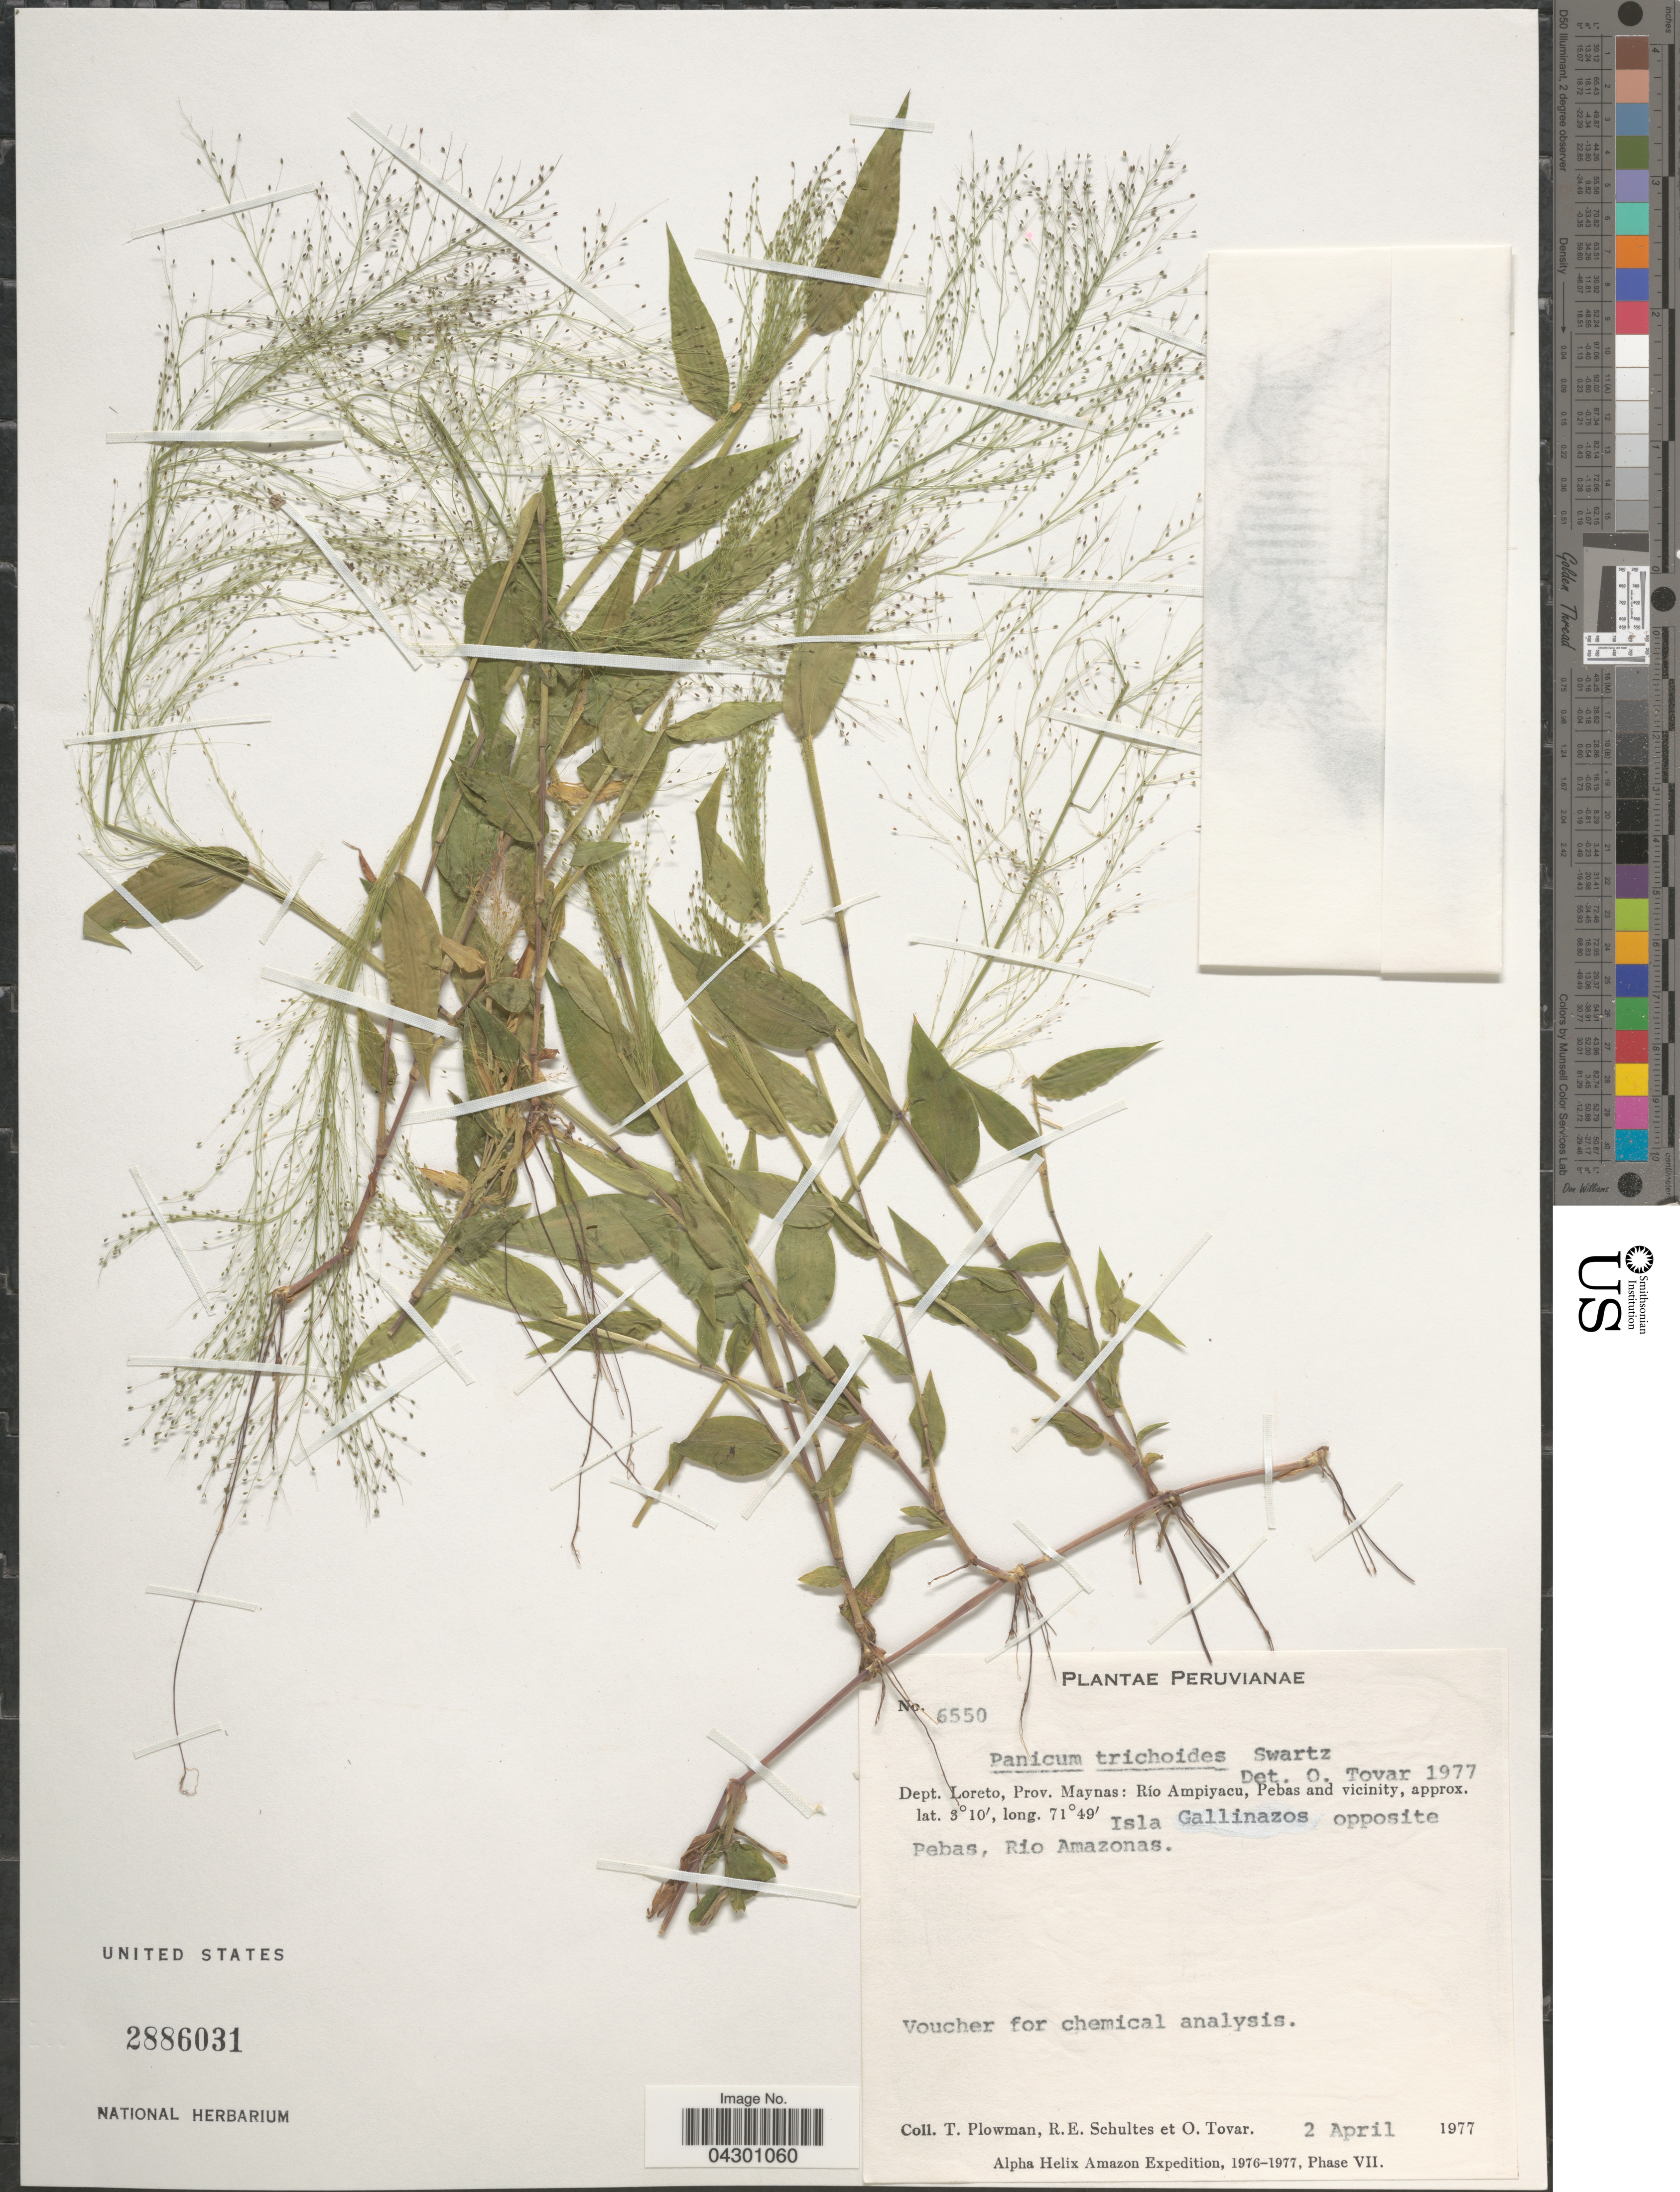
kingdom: Plantae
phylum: Tracheophyta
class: Liliopsida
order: Poales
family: Poaceae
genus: Panicum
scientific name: Panicum trichoides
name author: Sw.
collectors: T. Plowman, R. E. Schultes & Ó. Tovar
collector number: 6550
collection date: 1977-04-02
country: Peru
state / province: Loreto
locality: Dept. Loreto, Prov. Maynas: Rio Ampiyacu, Pebas and vicinity. Isla Gallinazos opposite Pebas, Rio Amazonas. Alpha Helix Amazon Expedition, 1976-1977, Phase VII.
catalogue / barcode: US 2886031